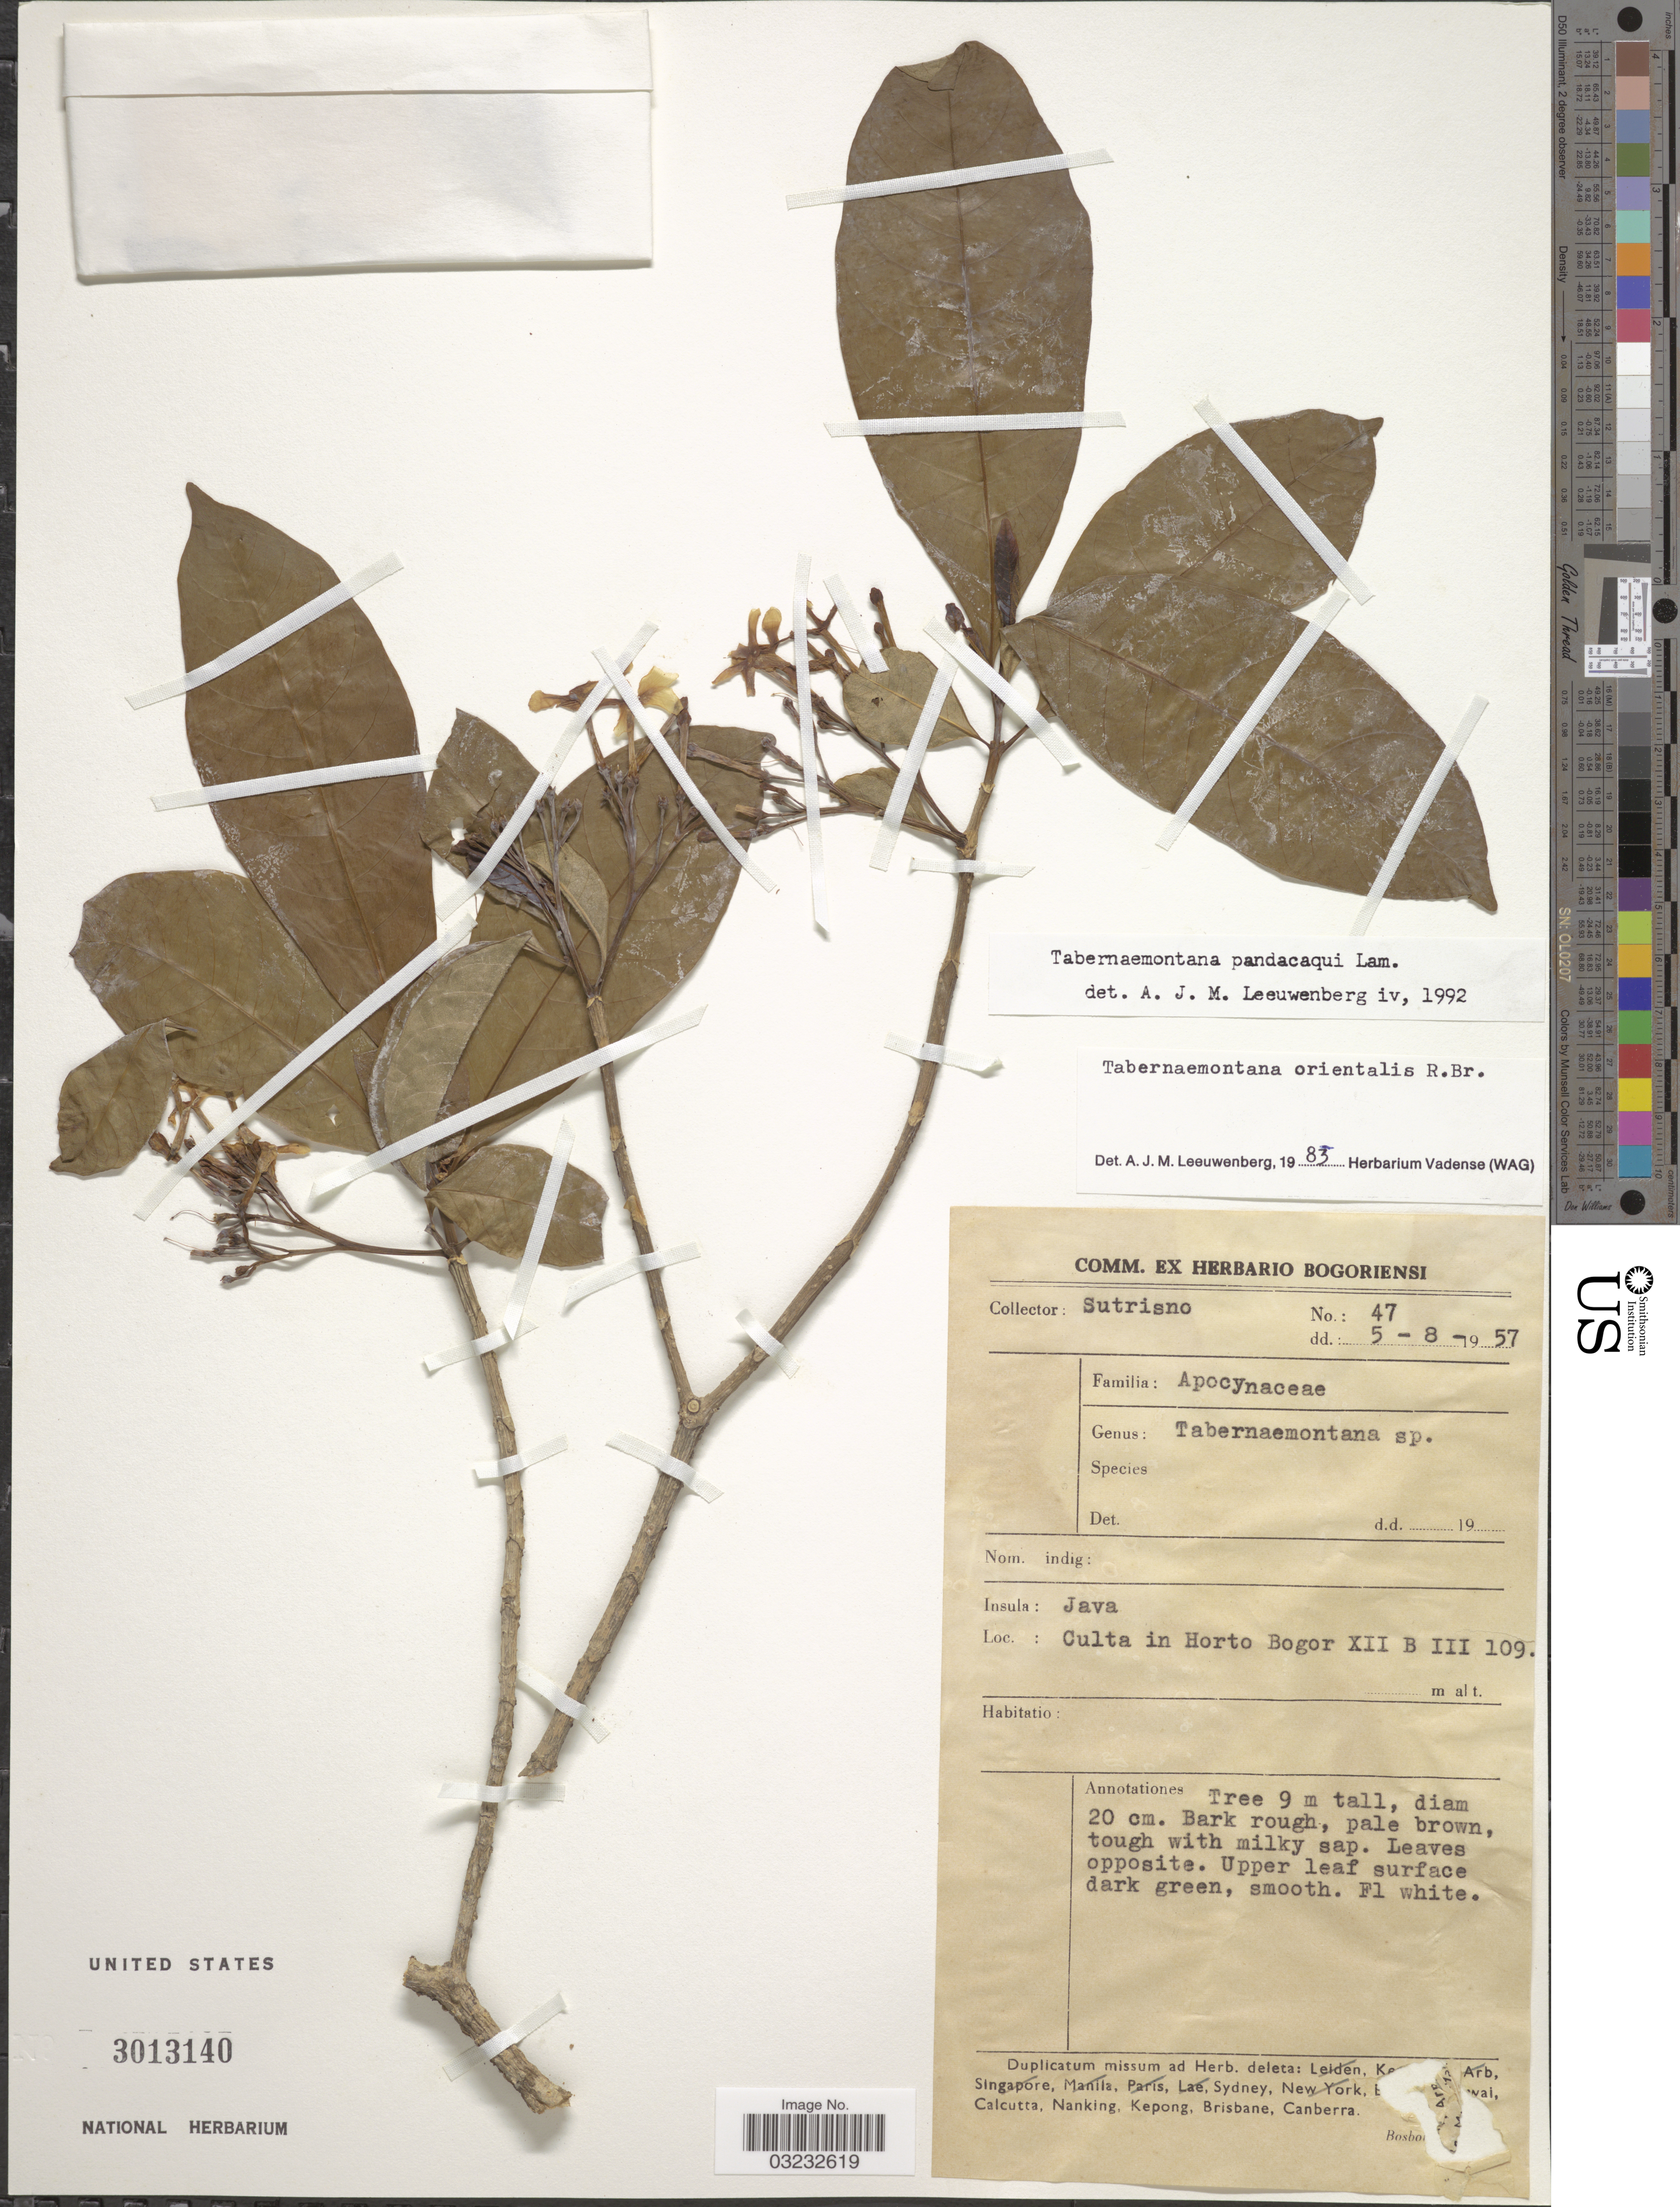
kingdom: Plantae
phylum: Tracheophyta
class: Magnoliopsida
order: Gentianales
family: Apocynaceae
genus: Tabernaemontana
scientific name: Tabernaemontana pandacaqui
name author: Poir.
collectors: P. Sutrisno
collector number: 47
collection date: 1957-08-05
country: Indonesia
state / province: Java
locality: Insula: Java, Culta in Horto Bogor XII B III 109.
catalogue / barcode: US 3013140